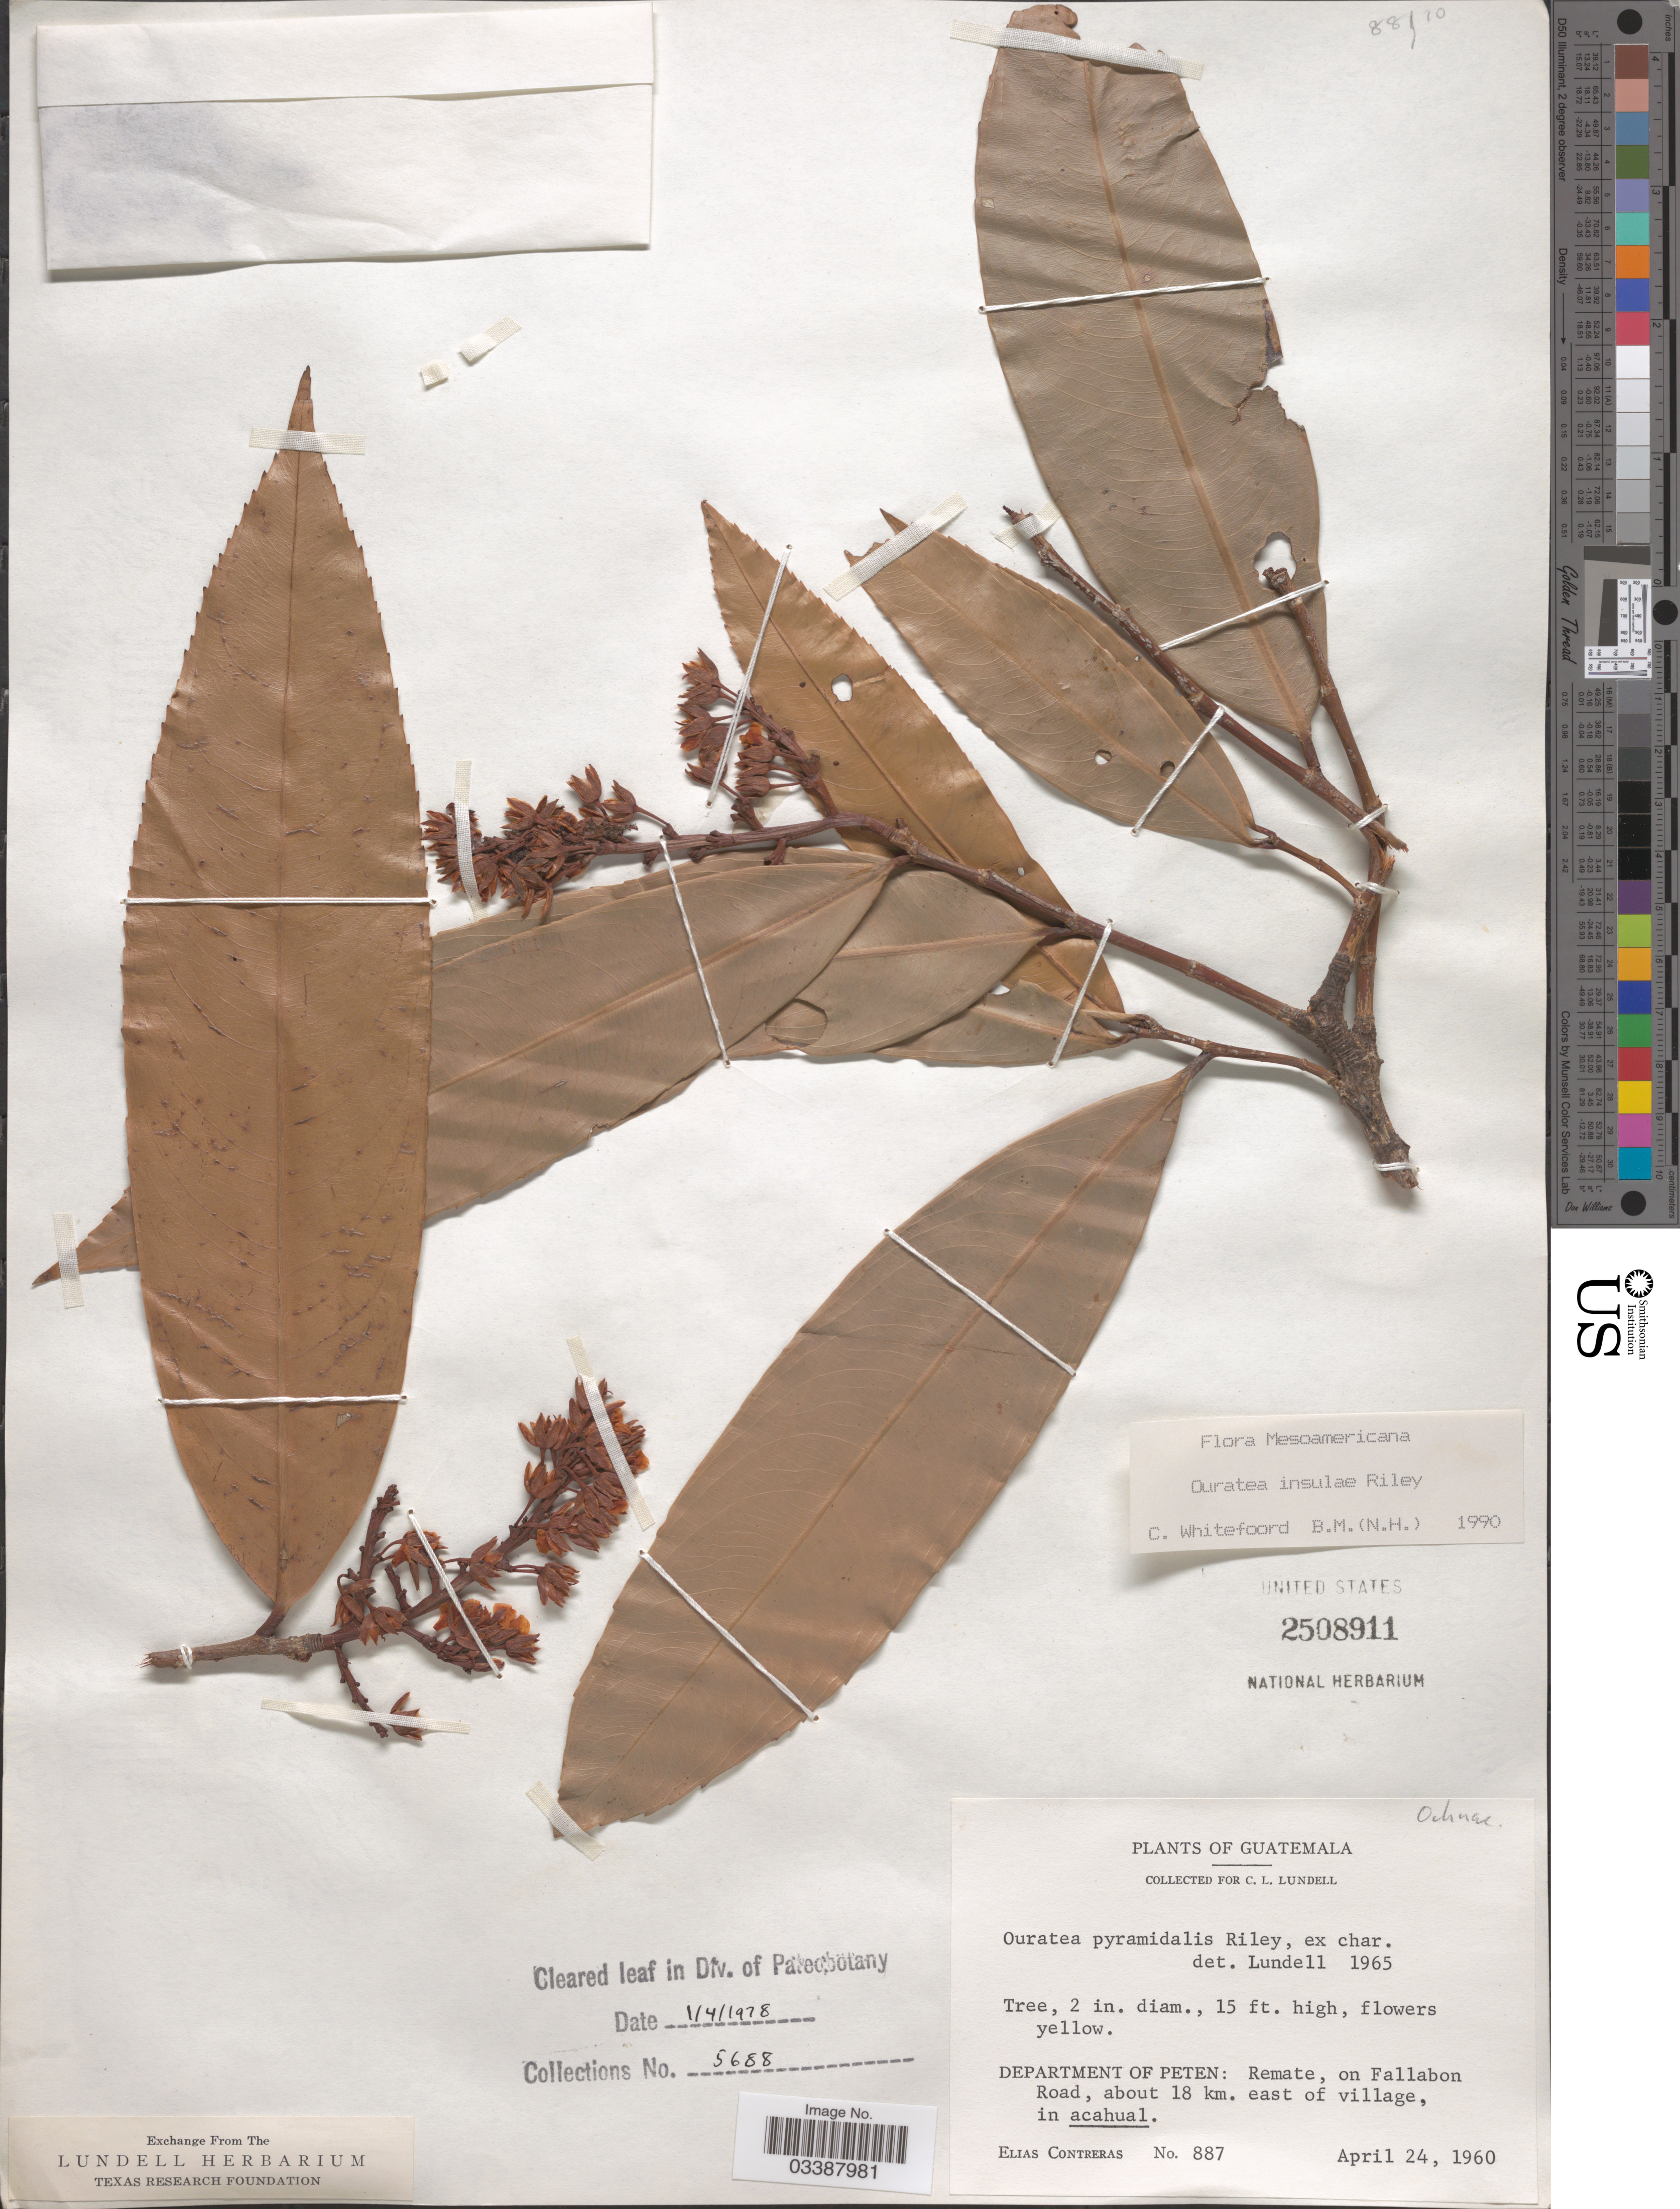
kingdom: Plantae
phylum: Tracheophyta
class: Magnoliopsida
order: Malpighiales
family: Ochnaceae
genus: Ouratea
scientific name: Ouratea insulae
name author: L. Riley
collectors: E. Contreras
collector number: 887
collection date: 1960-04-24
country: Guatemala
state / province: El Petén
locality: Department of Peten: Remate, on Fallabon Road, about 18 km. east of village.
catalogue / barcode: US 2508911